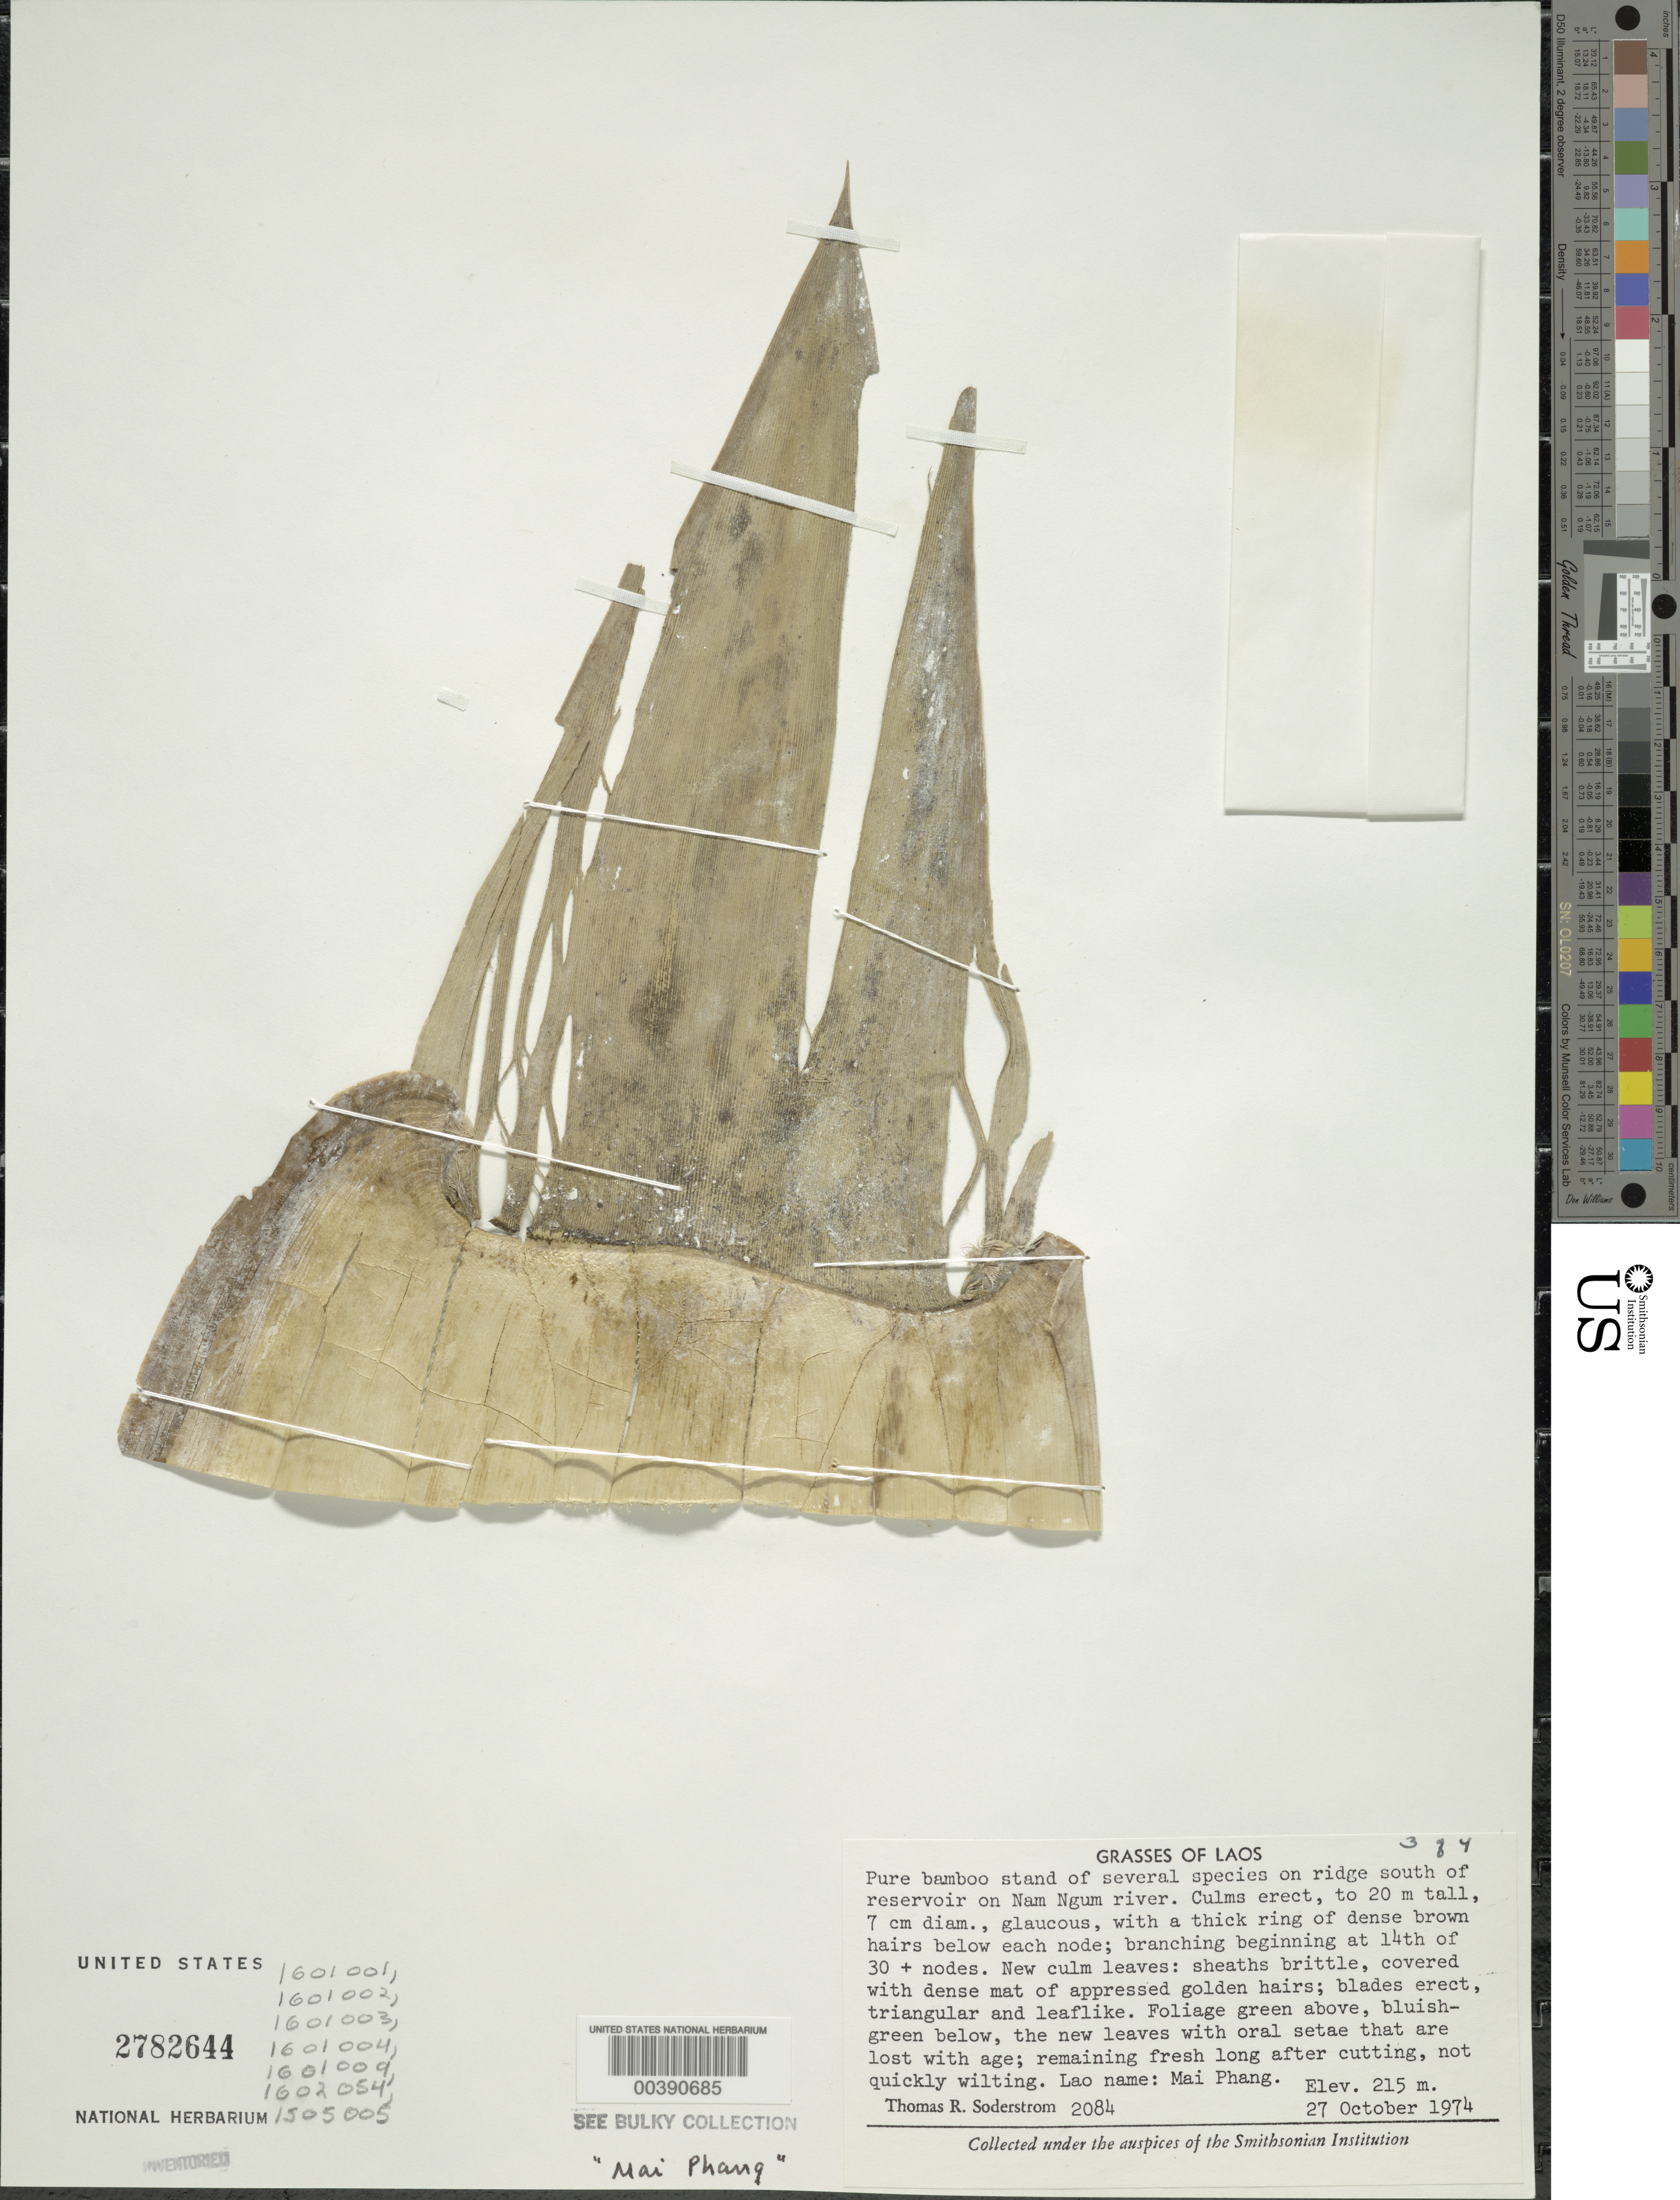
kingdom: Plantae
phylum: Tracheophyta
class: Liliopsida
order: Poales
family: Poaceae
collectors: T. R. Soderstrom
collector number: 2084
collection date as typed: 27 Oct 1974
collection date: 1974-10-27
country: Laos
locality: Nam Ngum River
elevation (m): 215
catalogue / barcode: US 2782644